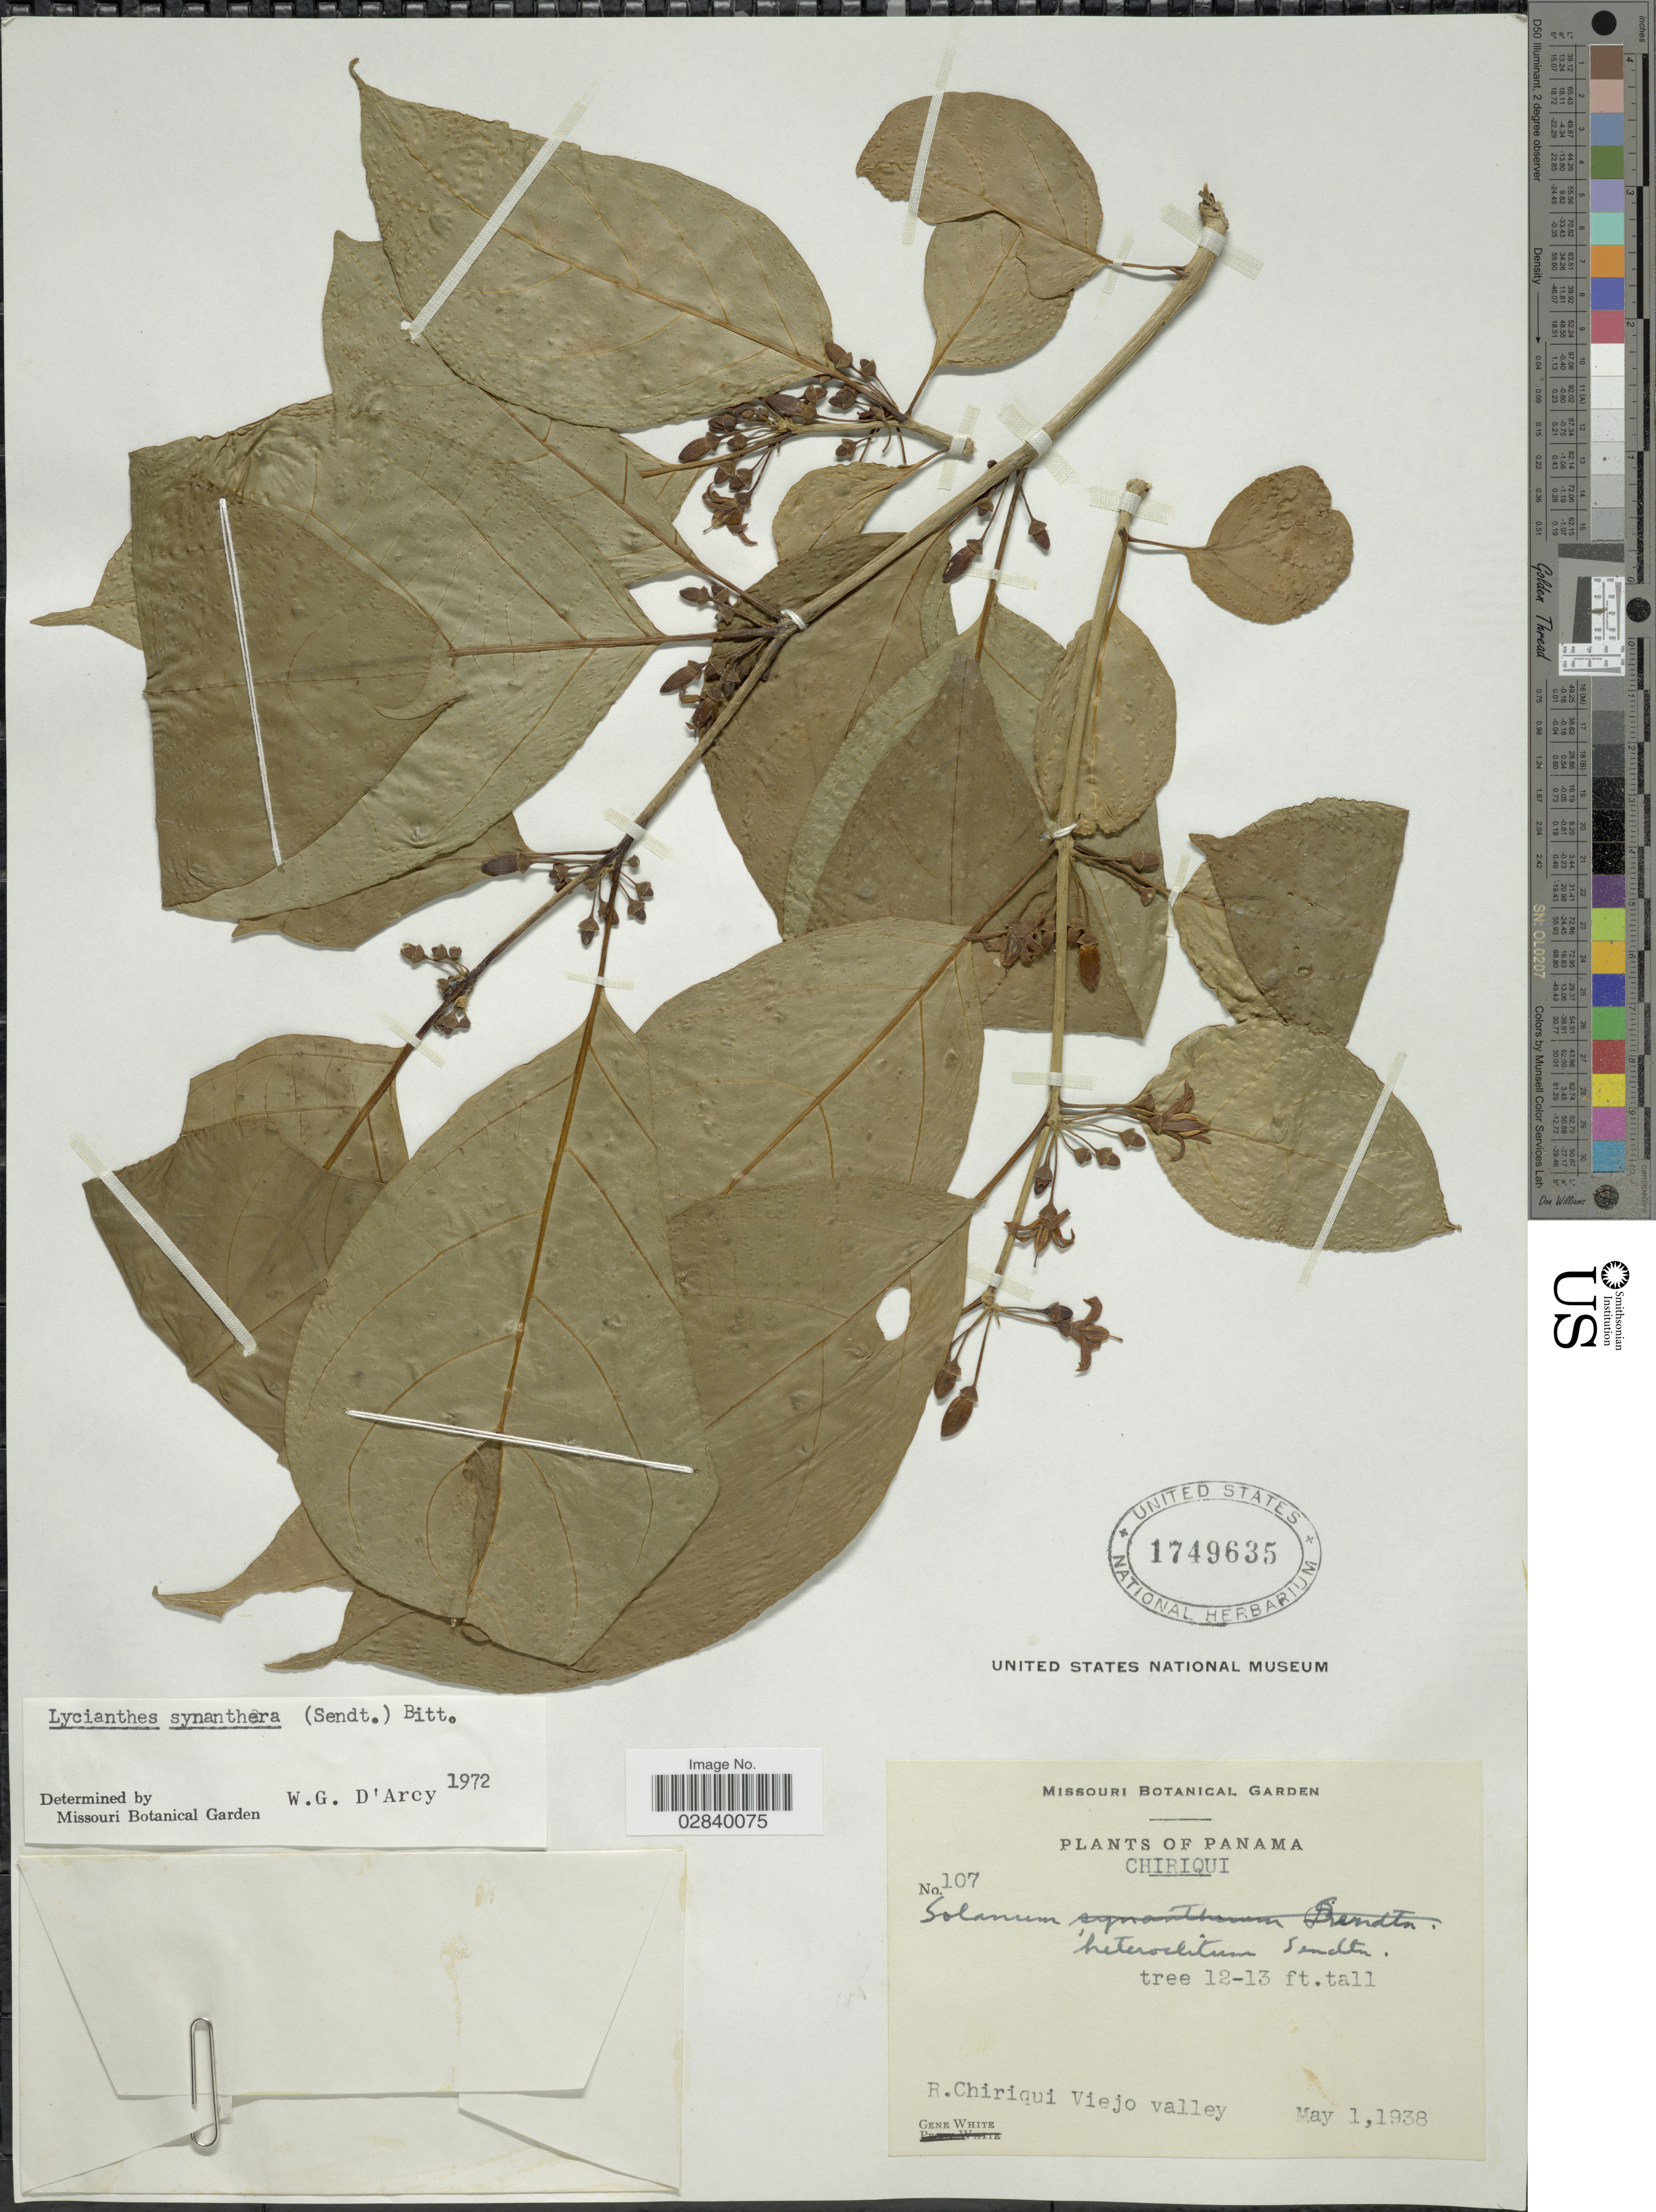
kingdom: Plantae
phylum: Tracheophyta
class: Magnoliopsida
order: Solanales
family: Solanaceae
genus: Lycianthes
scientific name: Lycianthes synanthera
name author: (Sendtn.) Bitter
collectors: G. White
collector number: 107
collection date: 1938-05-01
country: Panama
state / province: Chiriqui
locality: R. Chiriqui Viejo valley.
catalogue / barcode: US 1749635